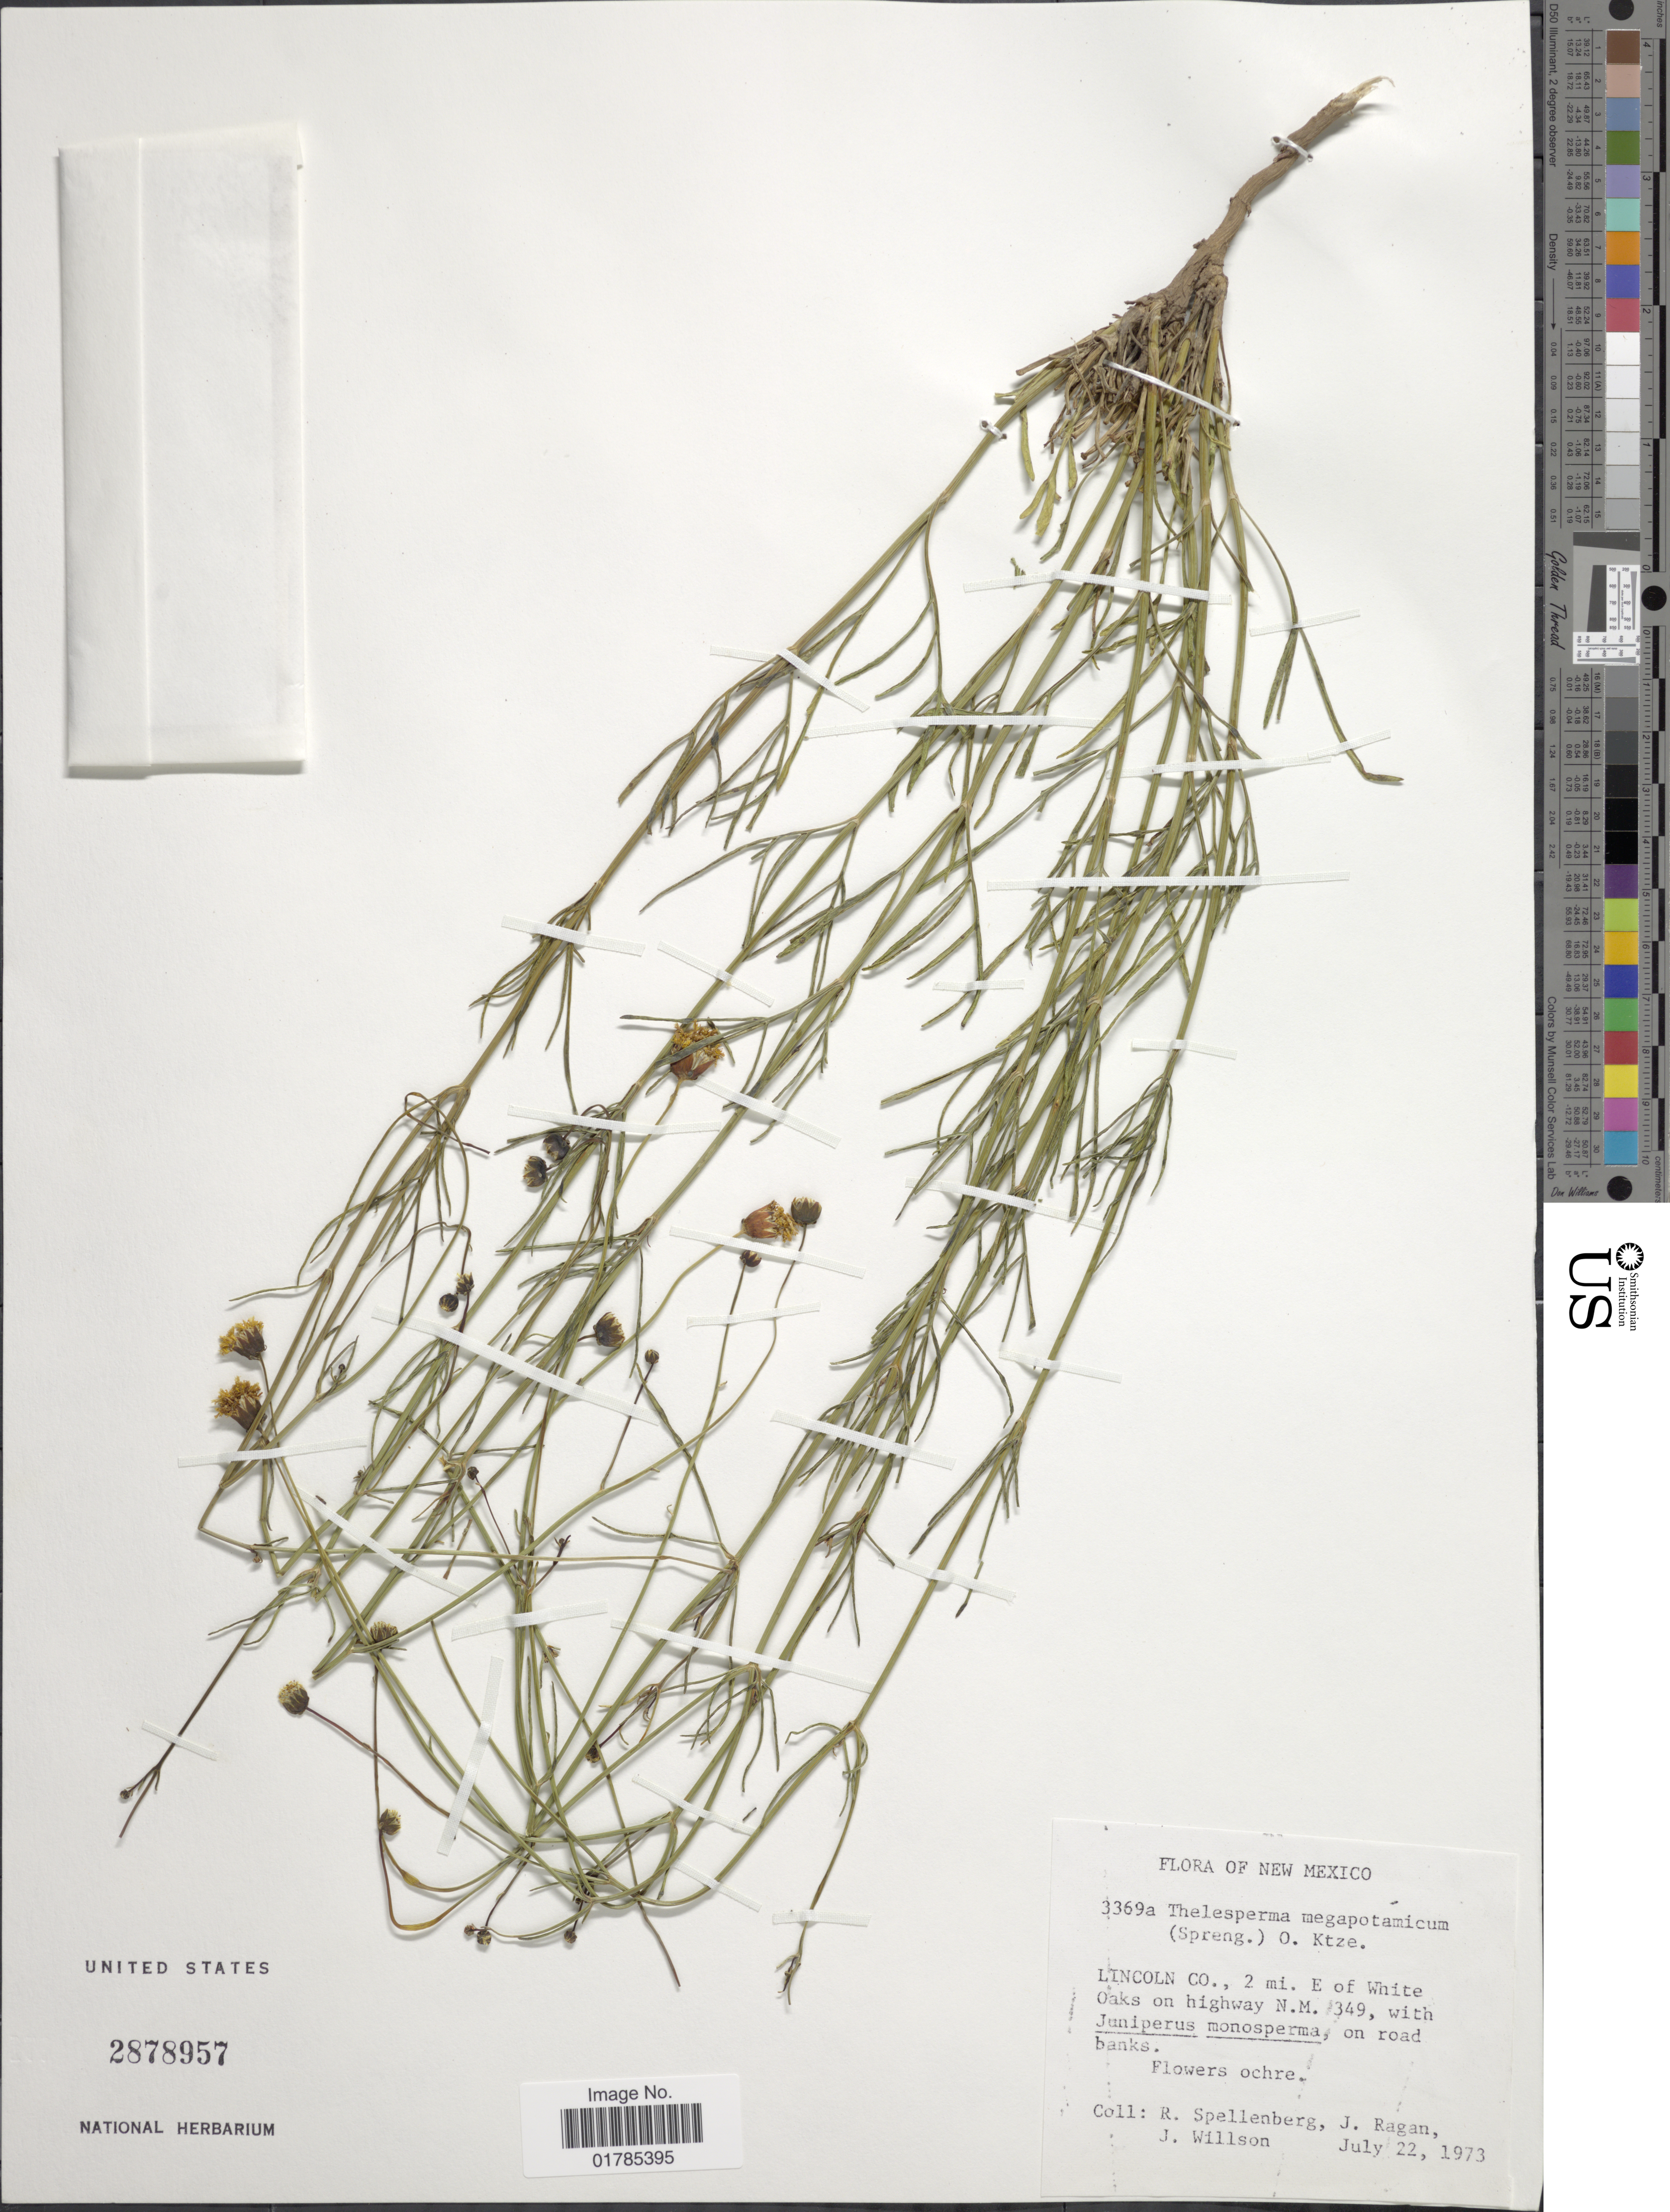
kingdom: Plantae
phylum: Tracheophyta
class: Magnoliopsida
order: Asterales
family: Asteraceae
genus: Thelesperma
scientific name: Thelesperma megapotamicum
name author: (Spreng.) Herter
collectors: R. Spellenberg, J. Ragan & J. Willson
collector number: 3369a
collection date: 1973-07-22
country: United States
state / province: New Mexico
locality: Lincoln Co., 2 mi. E. of White Oaks on highway N.M. 349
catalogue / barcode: US 2878957